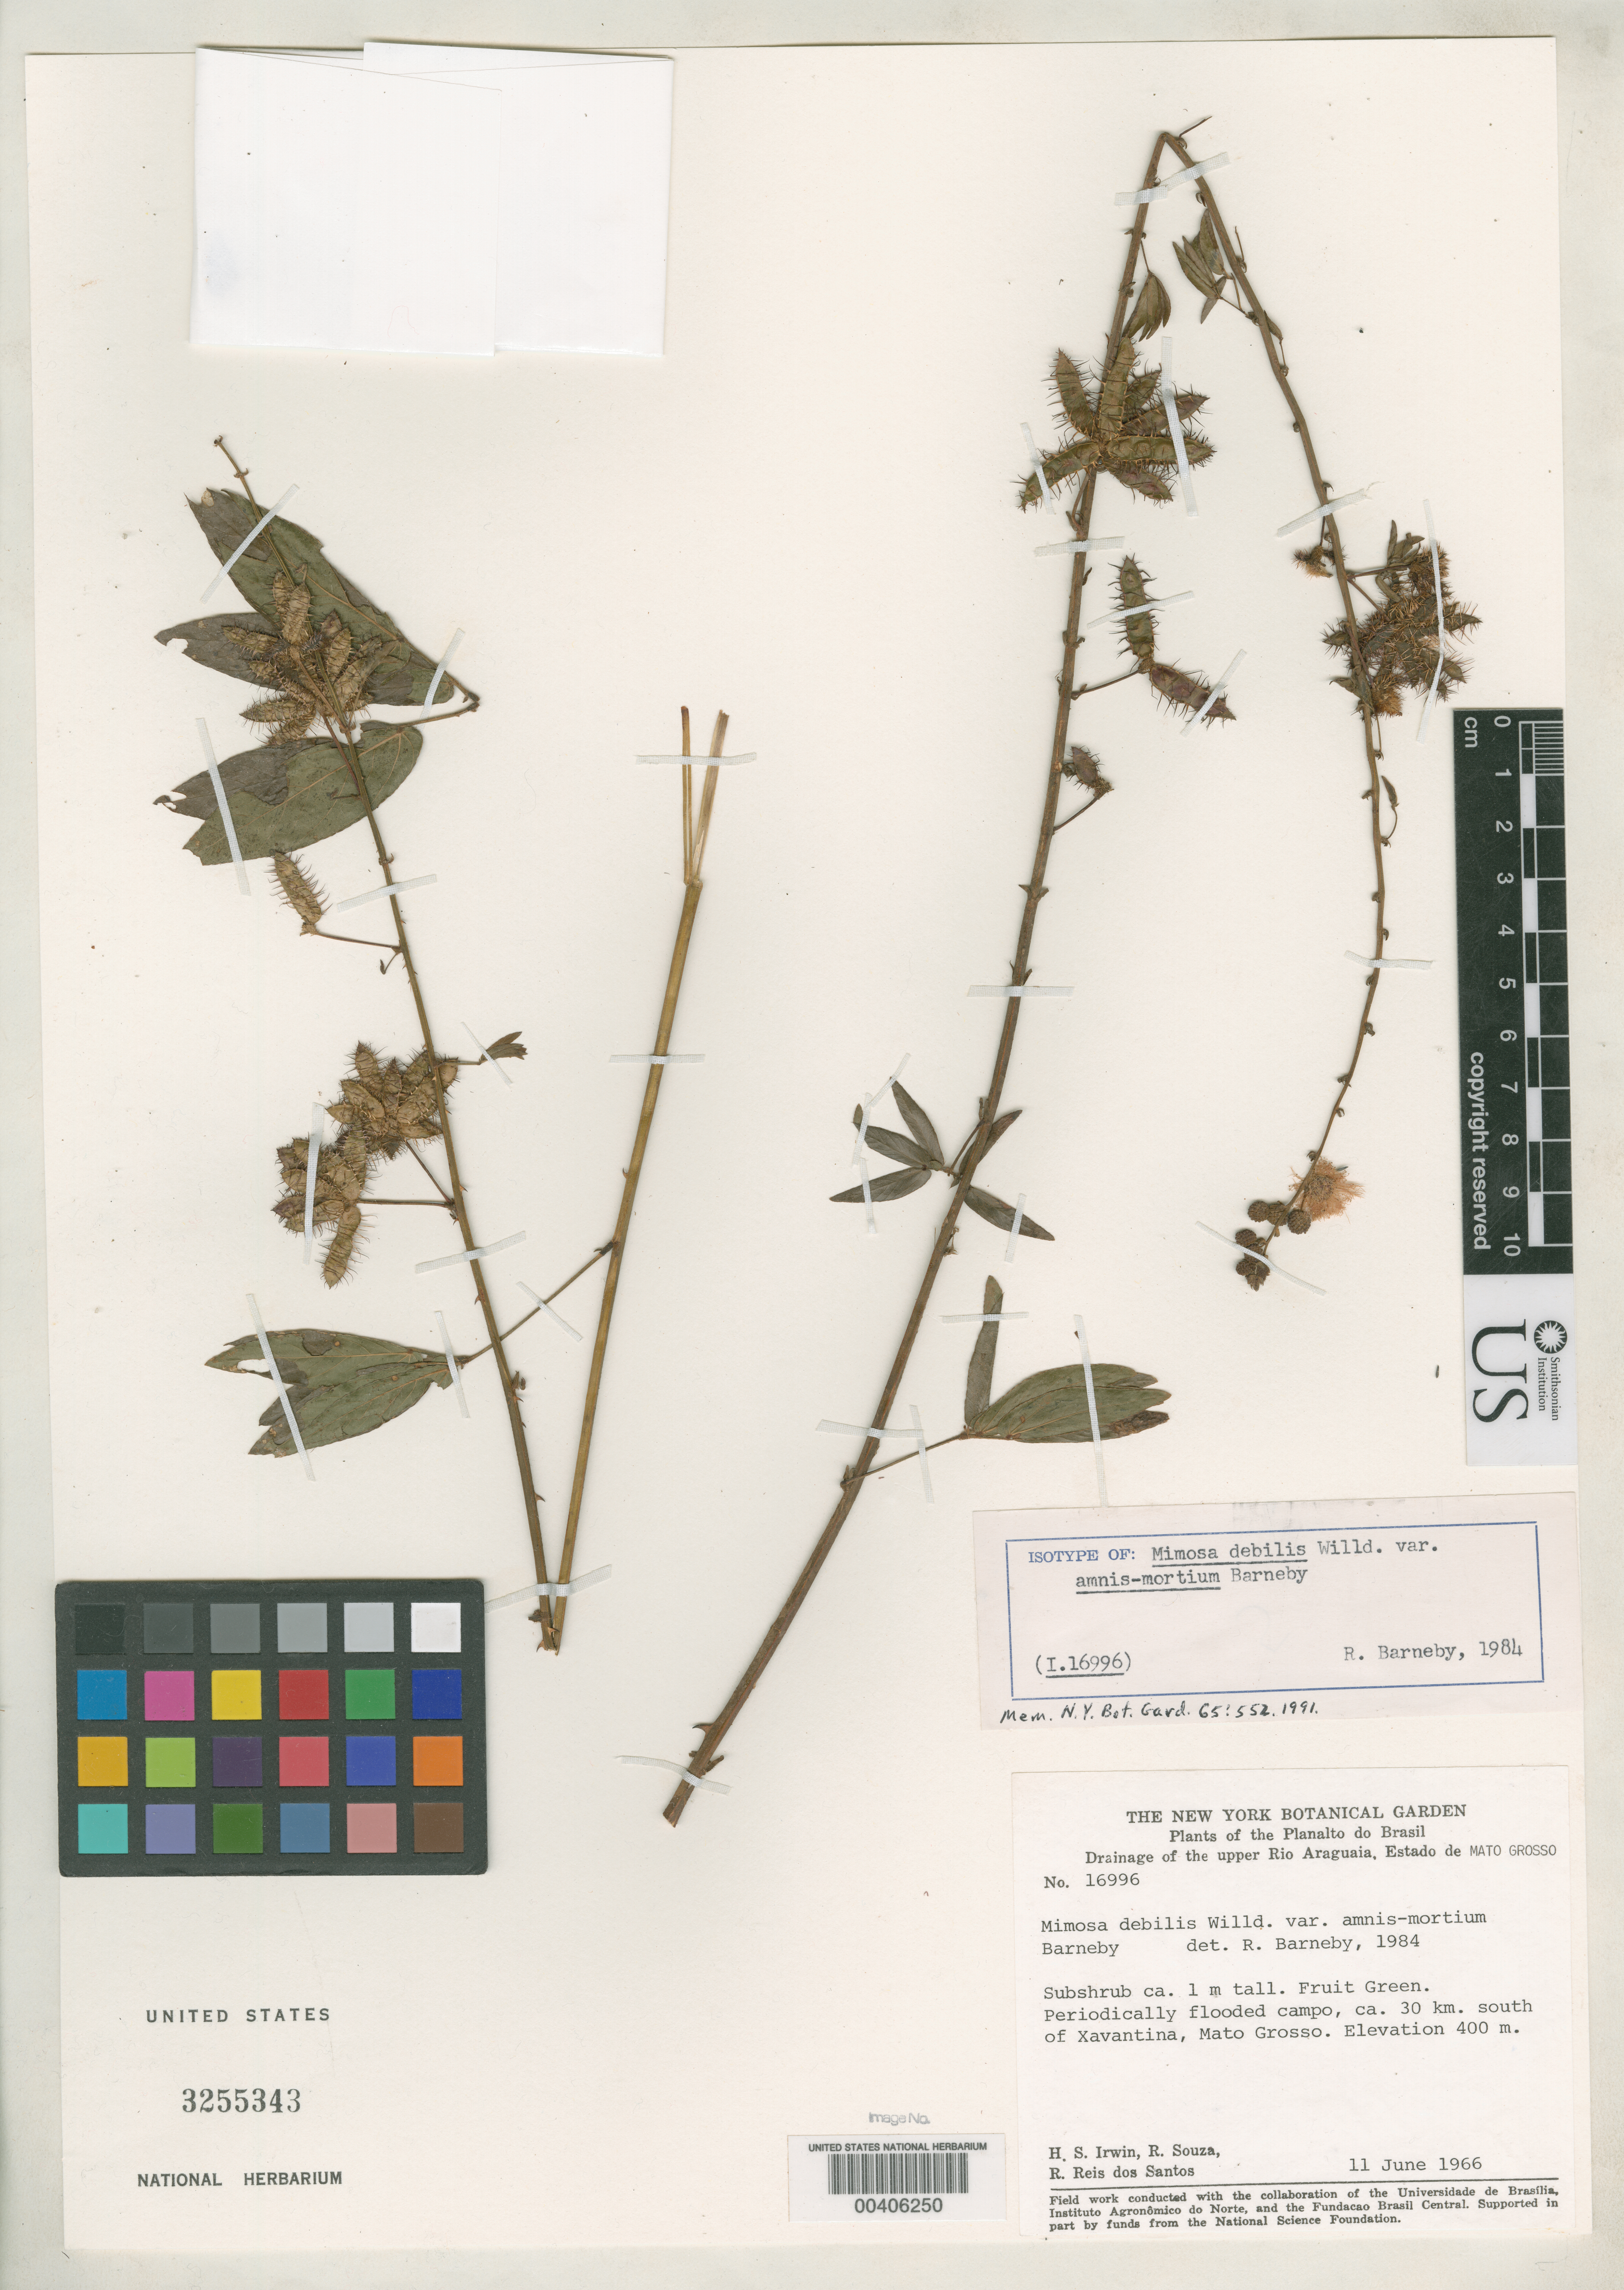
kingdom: Plantae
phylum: Tracheophyta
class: Magnoliopsida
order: Fabales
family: Fabaceae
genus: Mimosa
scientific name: Mimosa debilis var. amnis-mortium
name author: Barneby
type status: Isotype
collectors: H. Irwin, R. Souza & R. G. P. Santos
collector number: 16996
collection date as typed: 11 Jun 1966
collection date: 1966-06-11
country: Brazil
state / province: Mato Grosso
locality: Drainage of upper Rio Araguaia, ca. 30 km S of Xavantina.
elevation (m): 400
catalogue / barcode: US 3255343